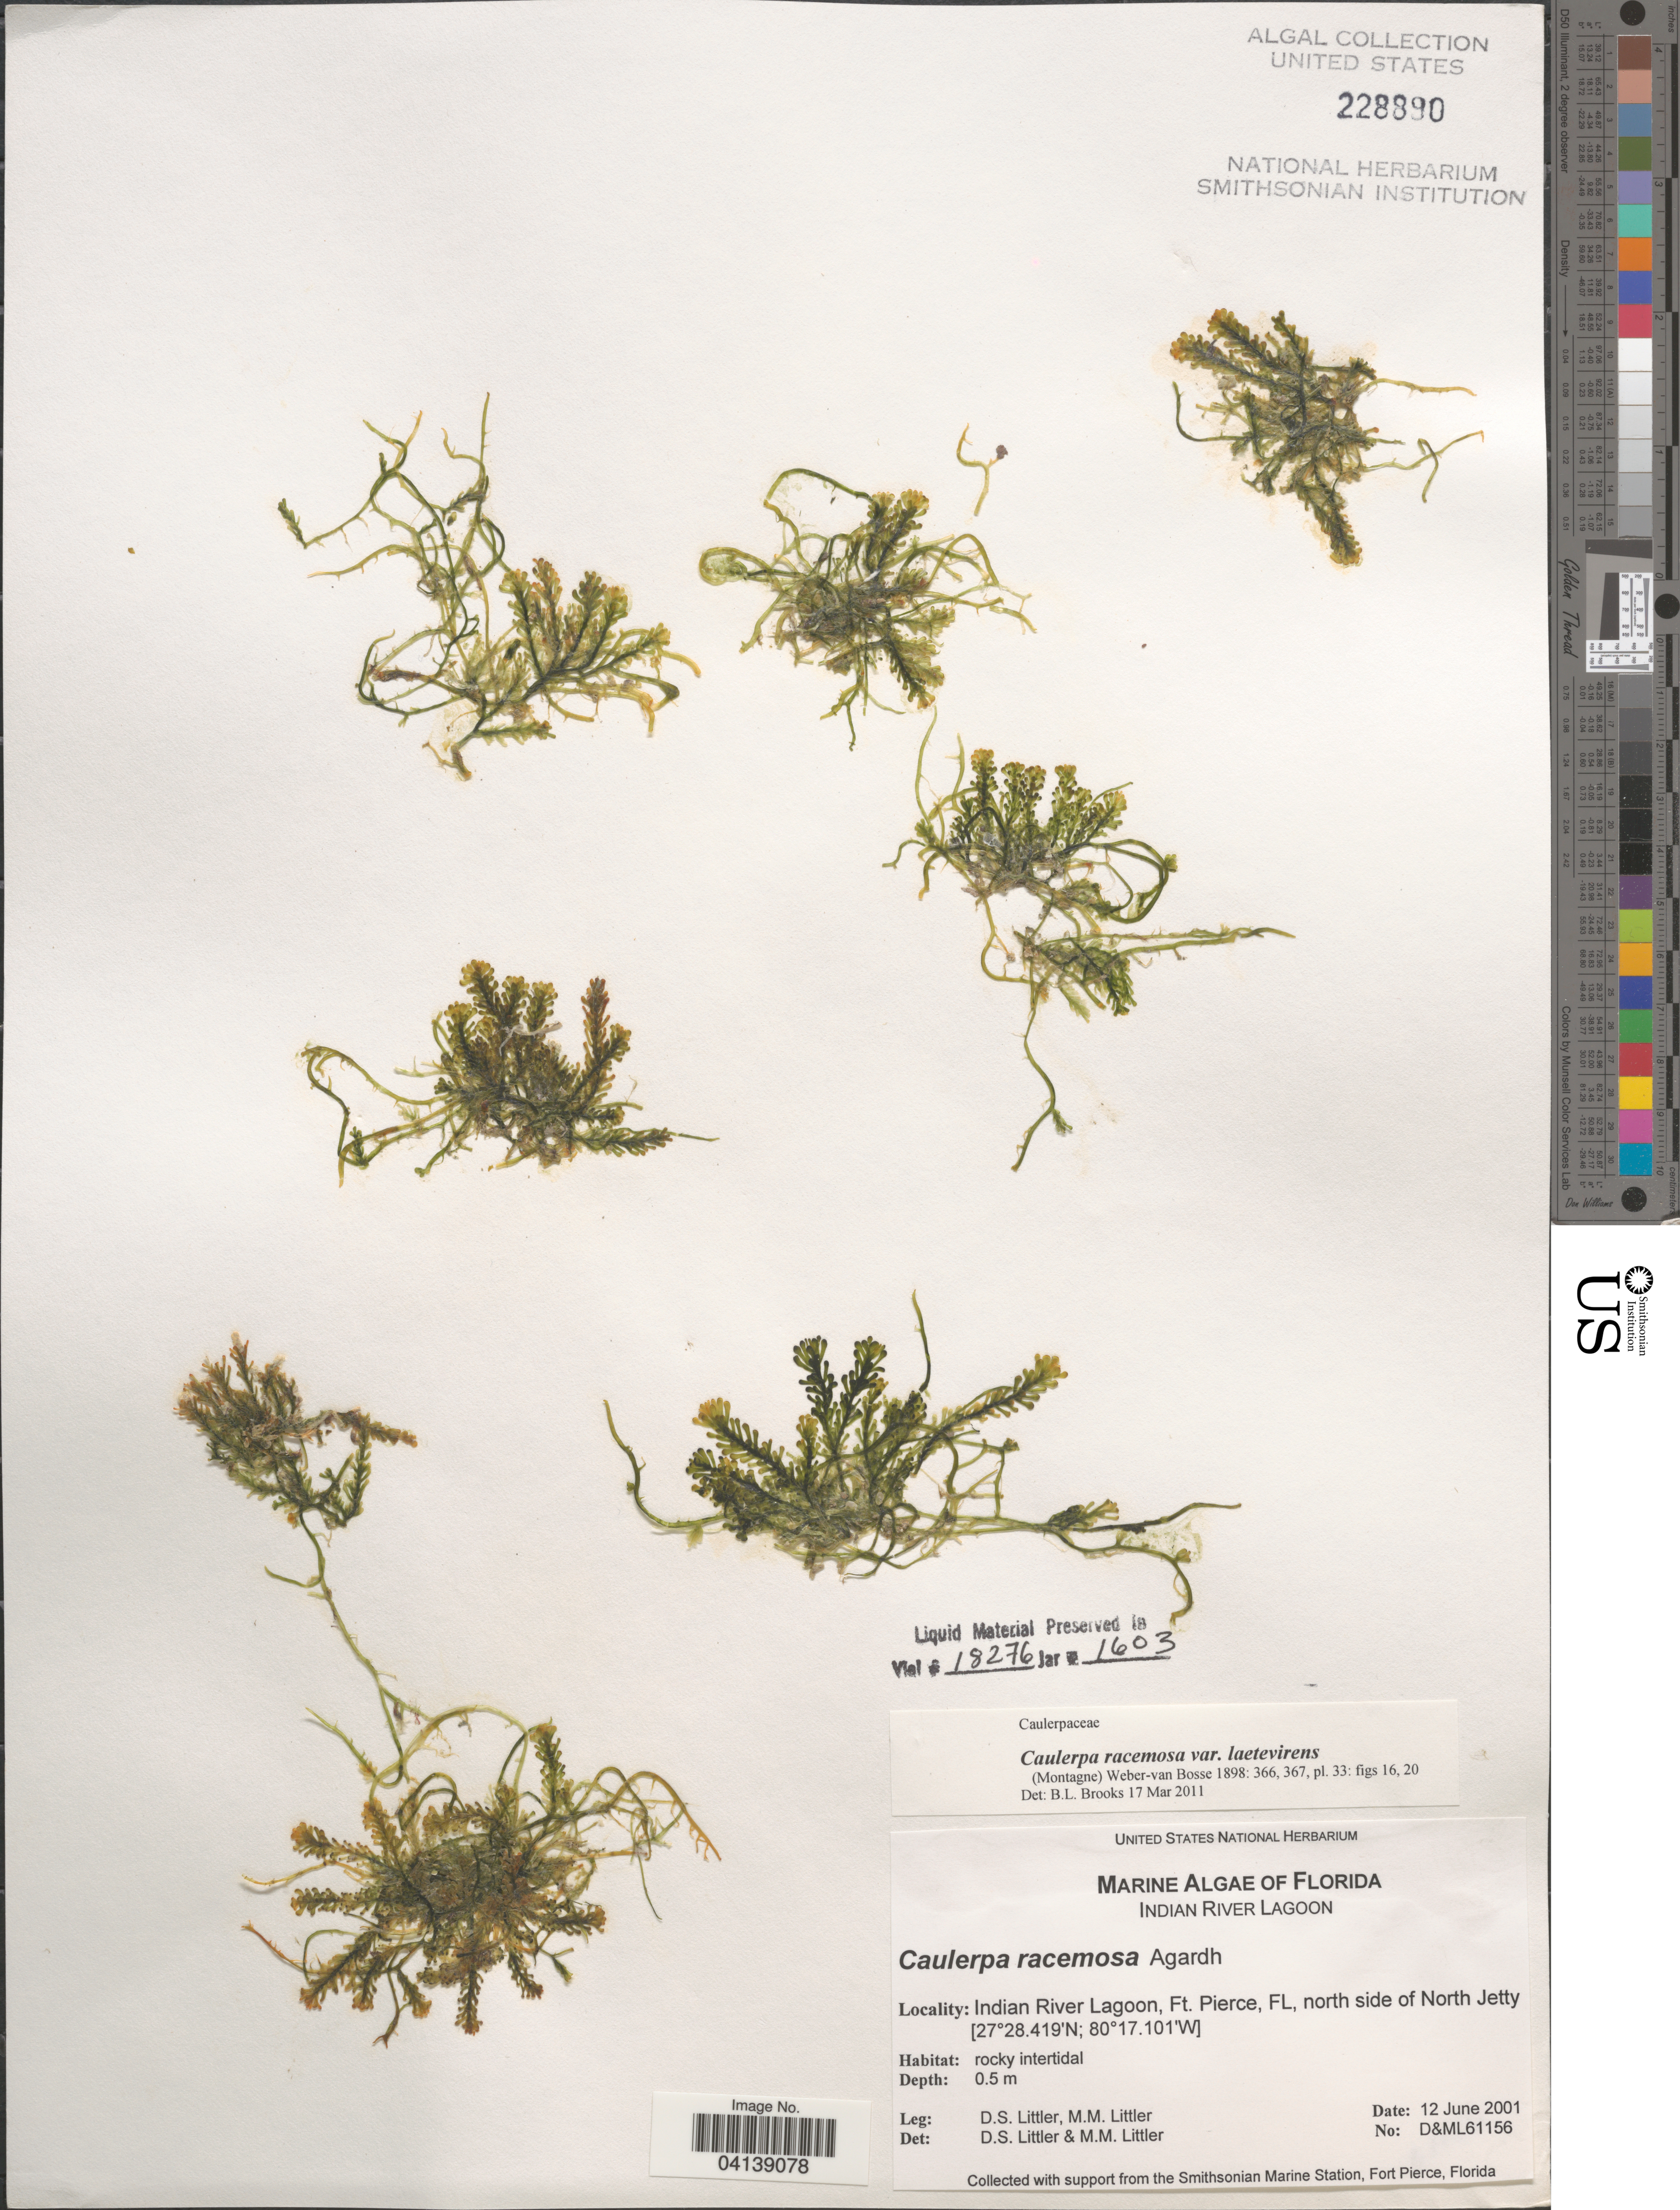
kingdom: Plantae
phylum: Chlorophyta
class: Ulvophyceae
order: Bryopsidales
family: Caulerpaceae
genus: Caulerpa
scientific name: Caulerpa racemosa var. laetevirens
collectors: D. S. Littler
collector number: D&ML61156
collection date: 2001-06-12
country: United States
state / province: Florida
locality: Indian River Lagoon, Ft. Pierce, north side of North Jetty.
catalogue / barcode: US 228890